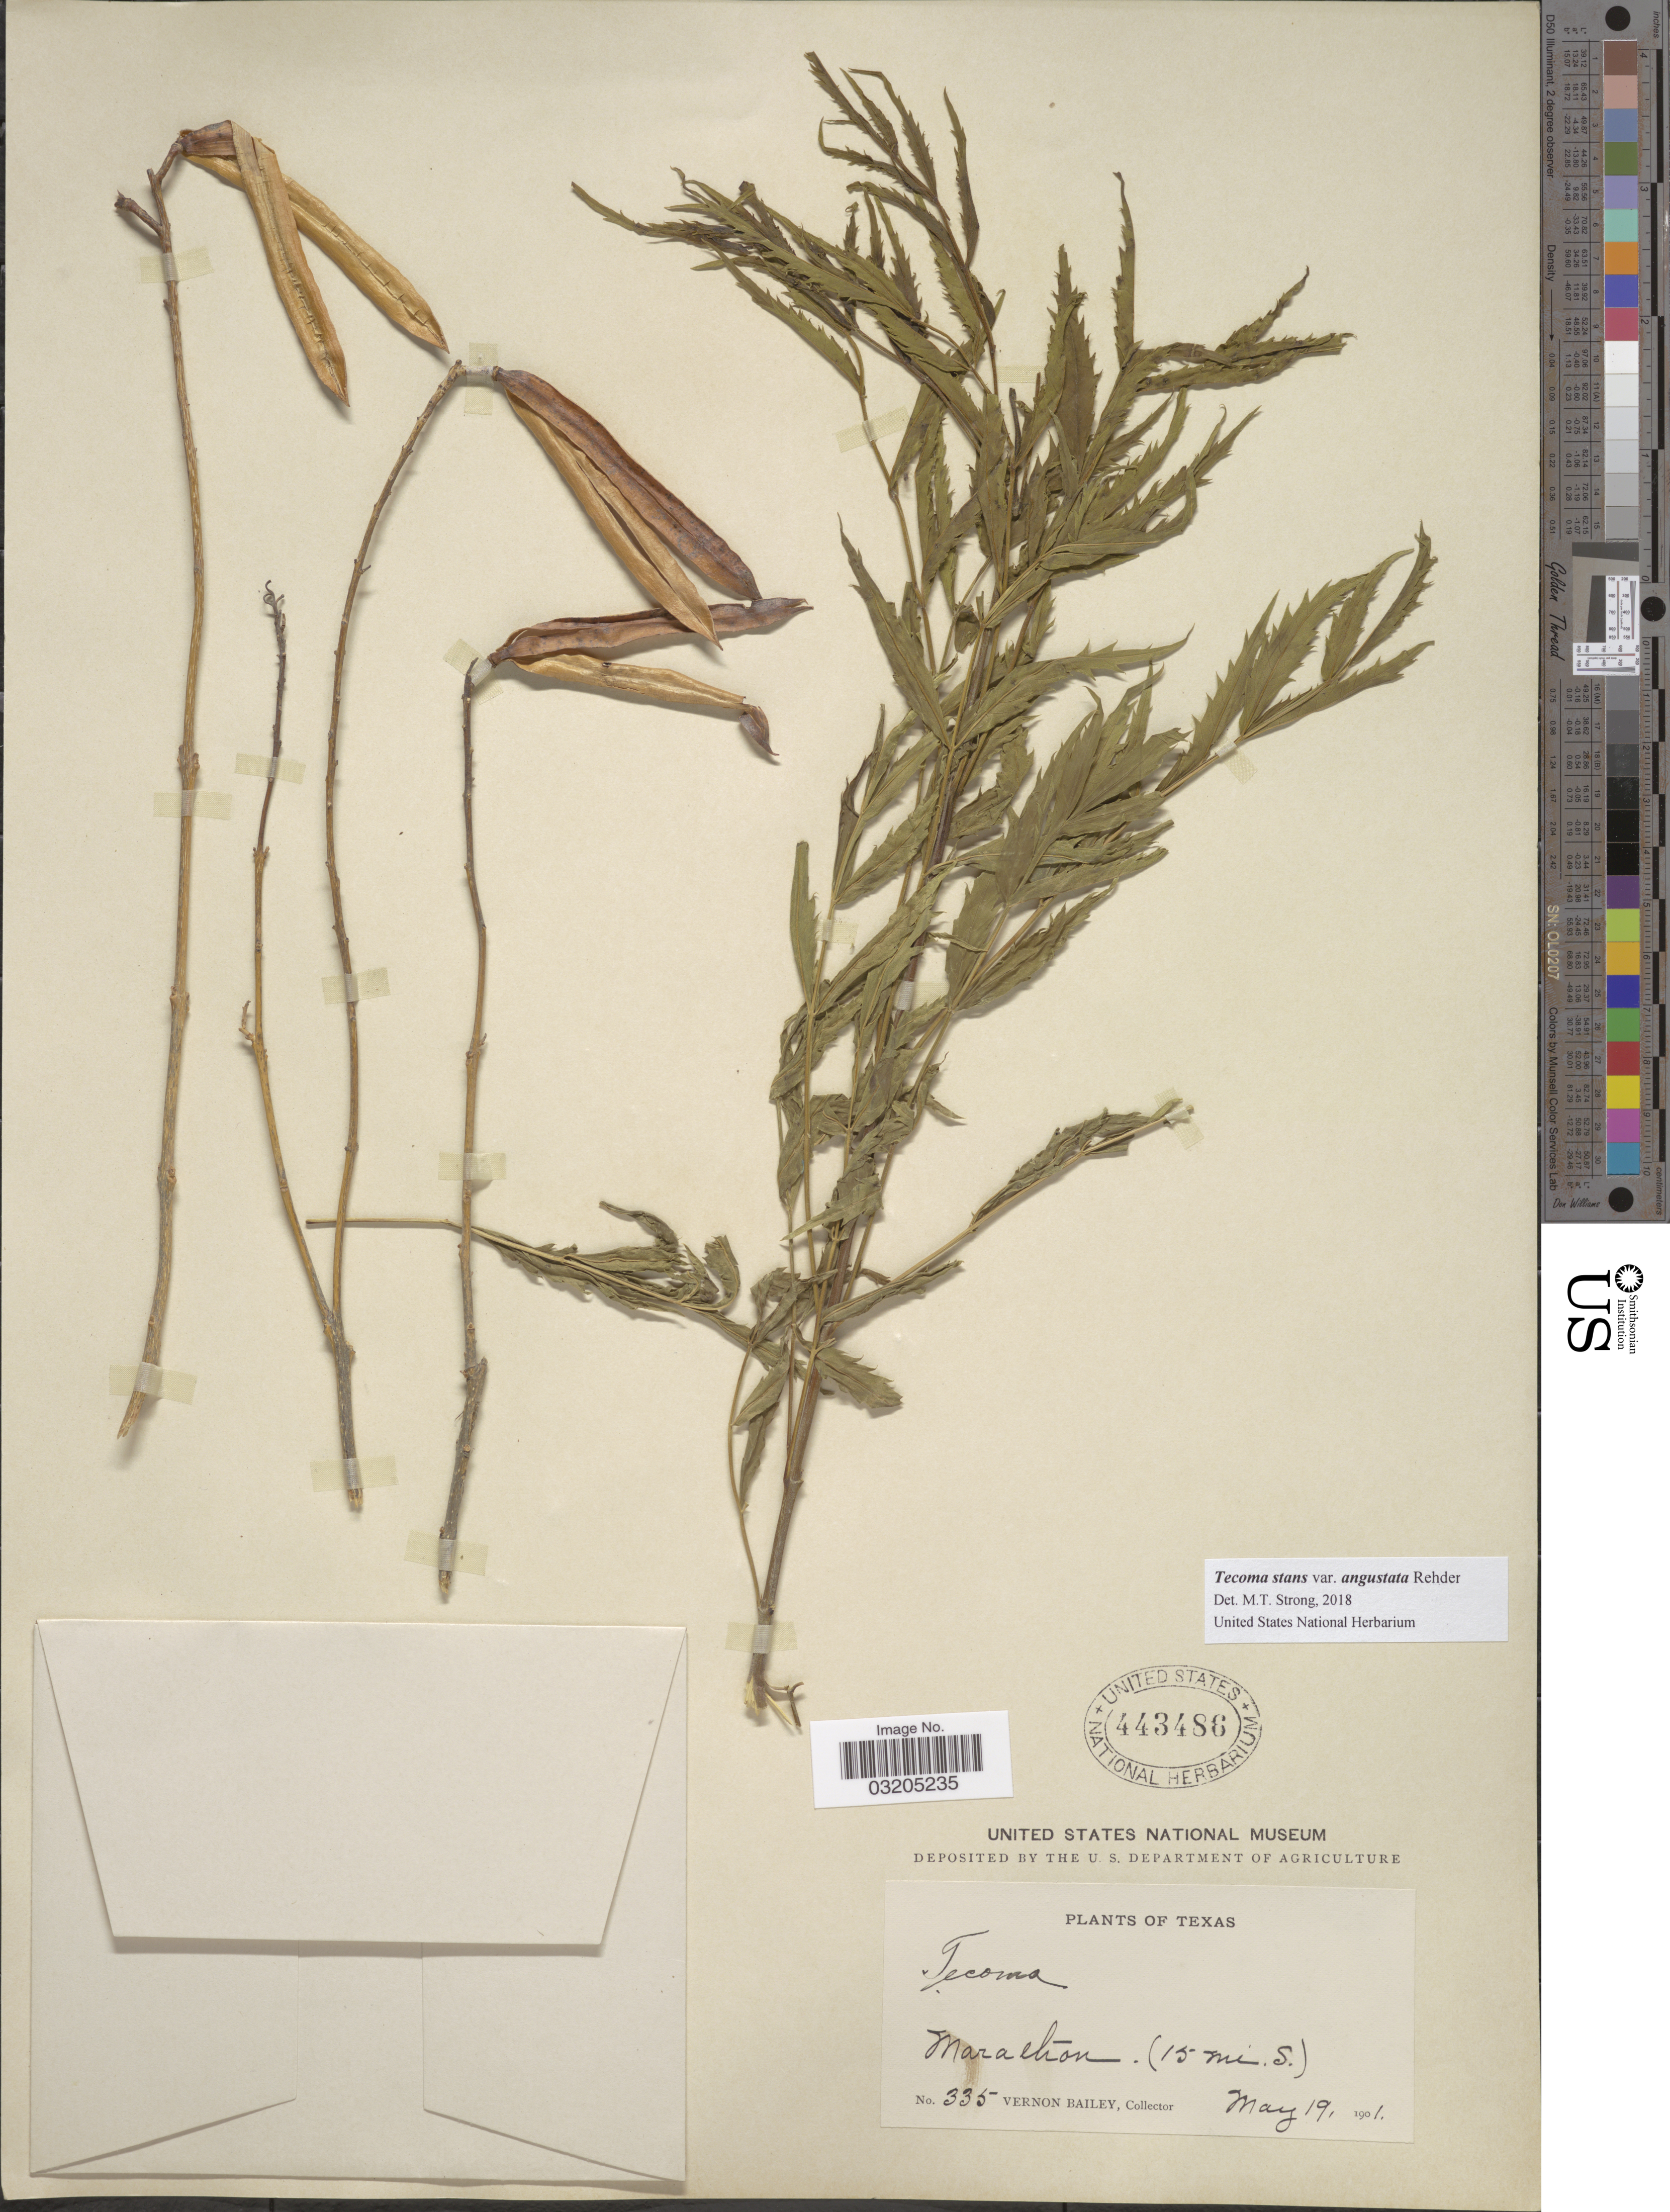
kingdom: Plantae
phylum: Tracheophyta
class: Magnoliopsida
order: Lamiales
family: Bignoniaceae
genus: Tecoma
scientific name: Tecoma stans var. angustata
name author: Rehder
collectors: V. O. Bailey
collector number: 335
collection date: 1901-05-19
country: United States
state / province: Texas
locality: Marathon (15 mi. S.).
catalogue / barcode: US 443486